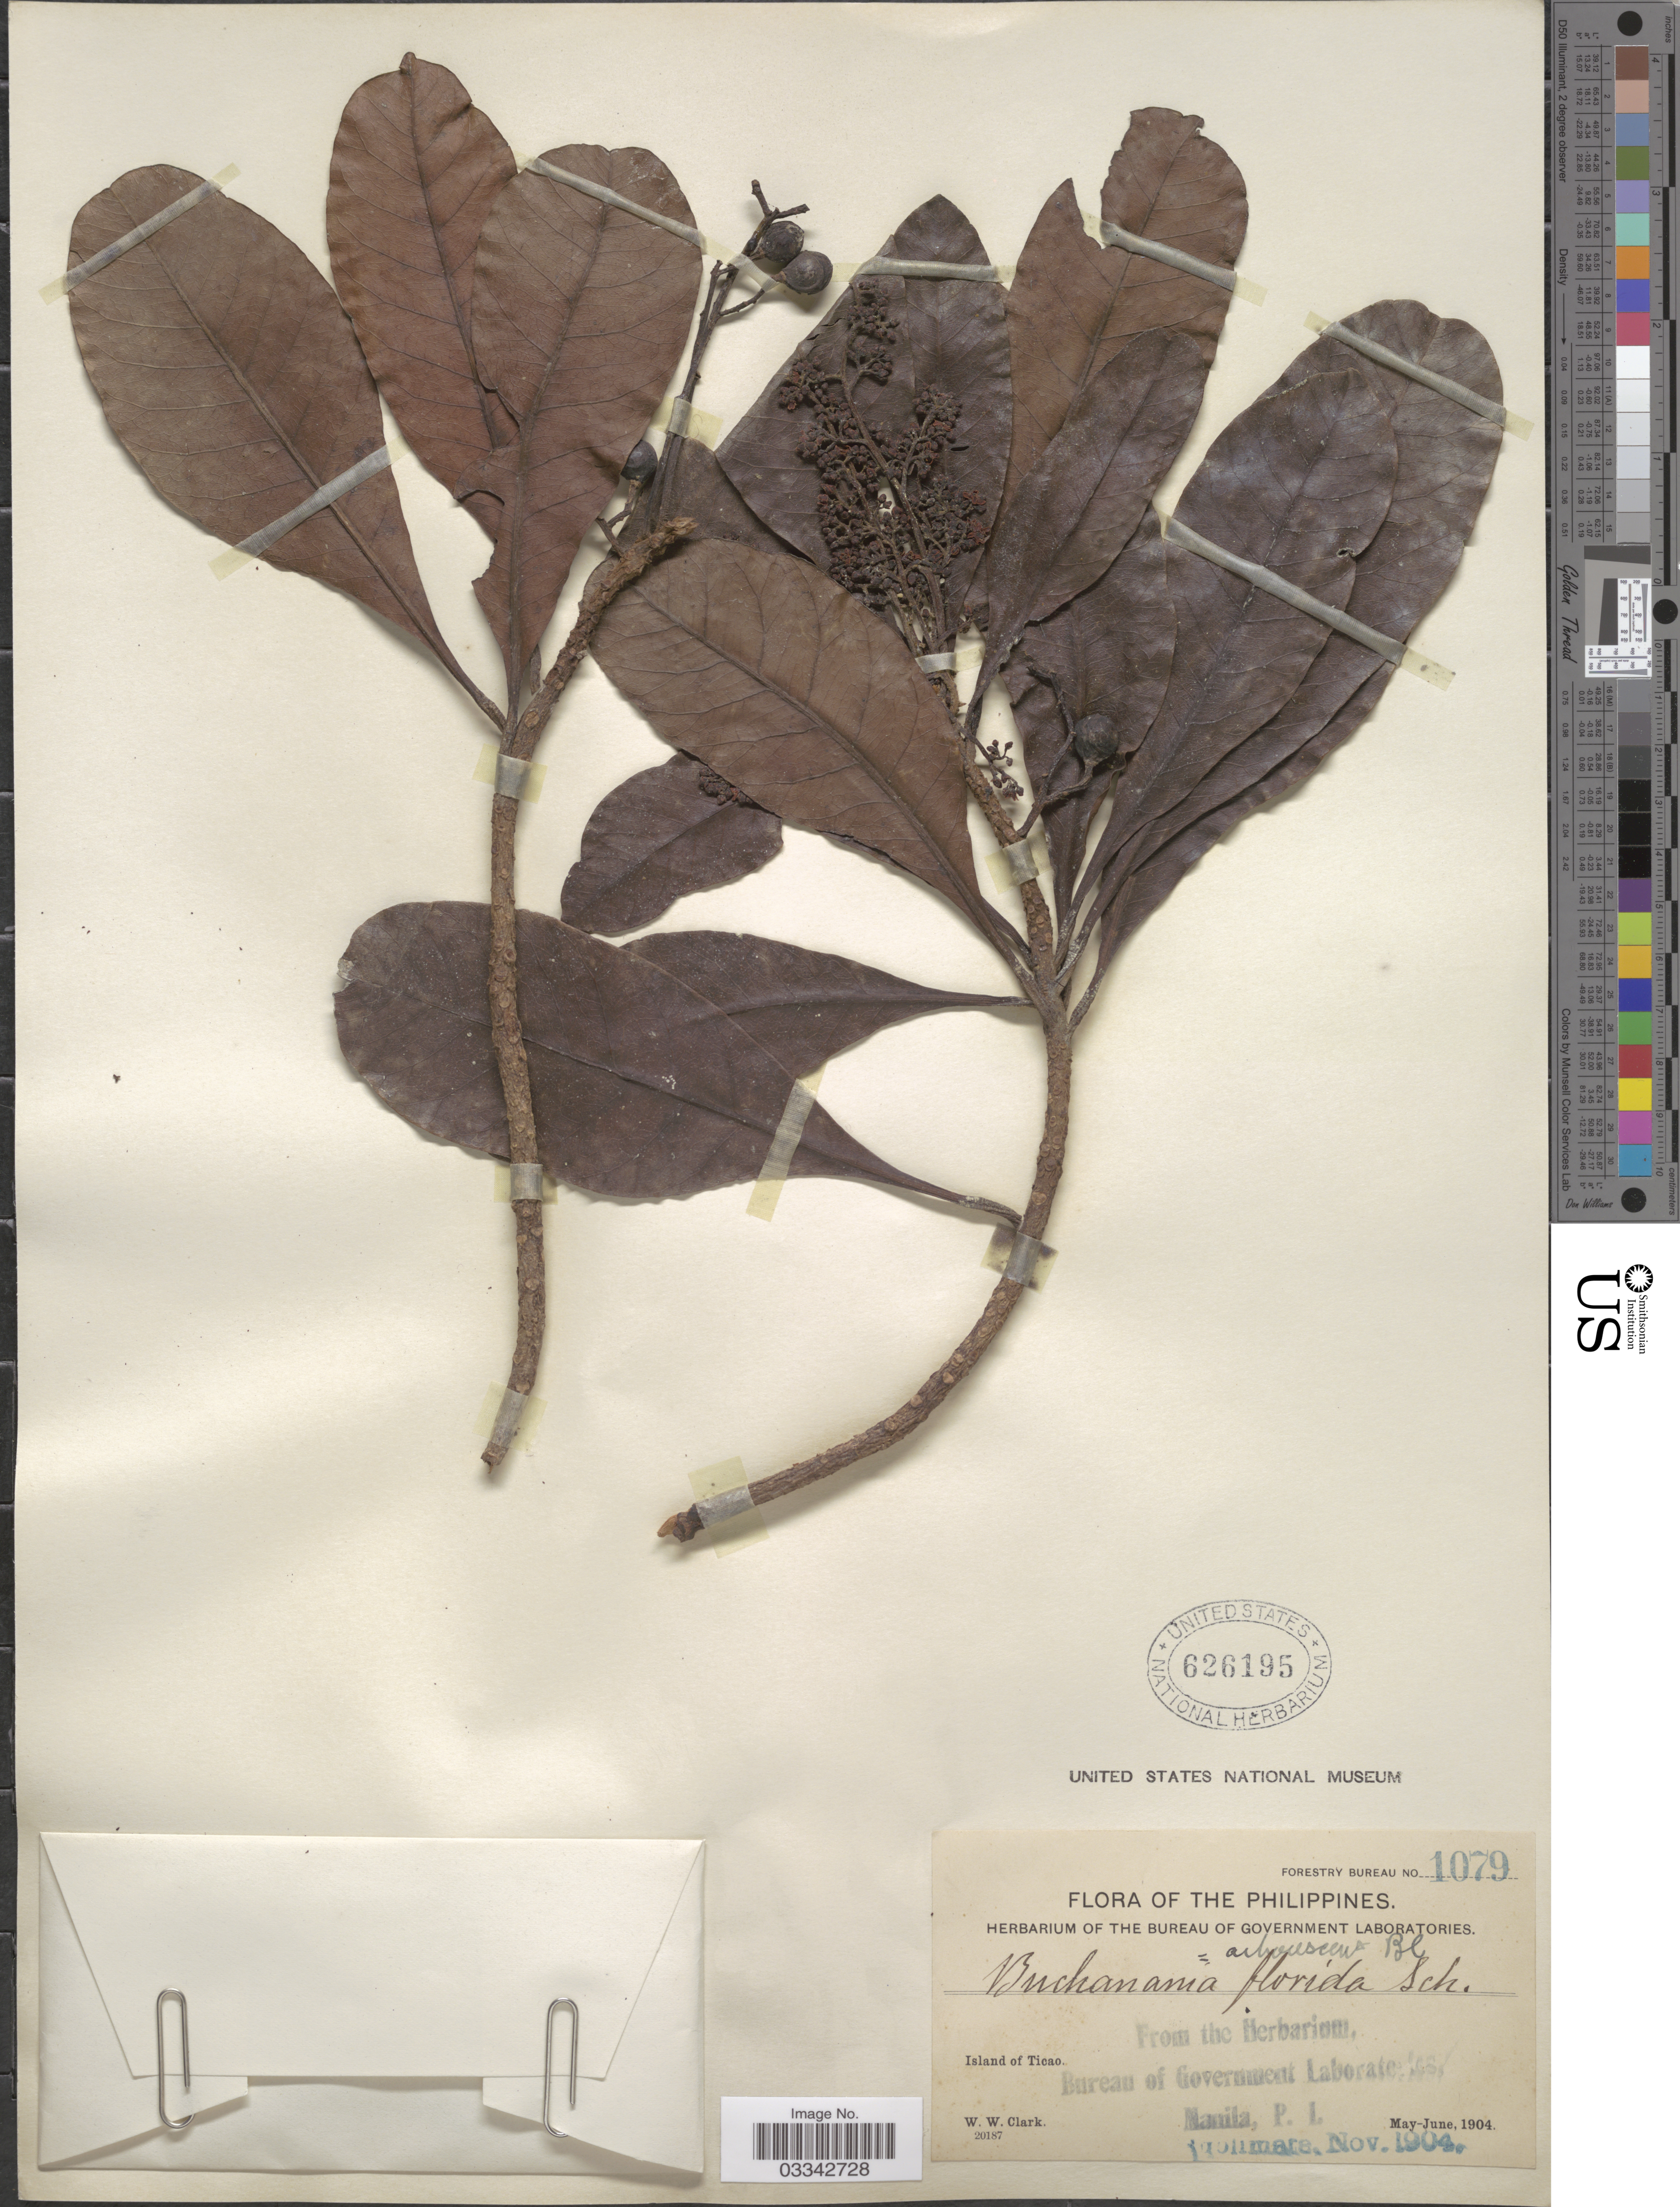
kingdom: Plantae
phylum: Tracheophyta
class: Magnoliopsida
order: Sapindales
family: Anacardiaceae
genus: Buchanania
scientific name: Buchanania arborescens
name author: (Blume) Blume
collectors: W. W. Clark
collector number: Forestry Bureau 1079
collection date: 1904-05/1904-06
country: Philippines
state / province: Bicol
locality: Island of Ticao.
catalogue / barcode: US 626195